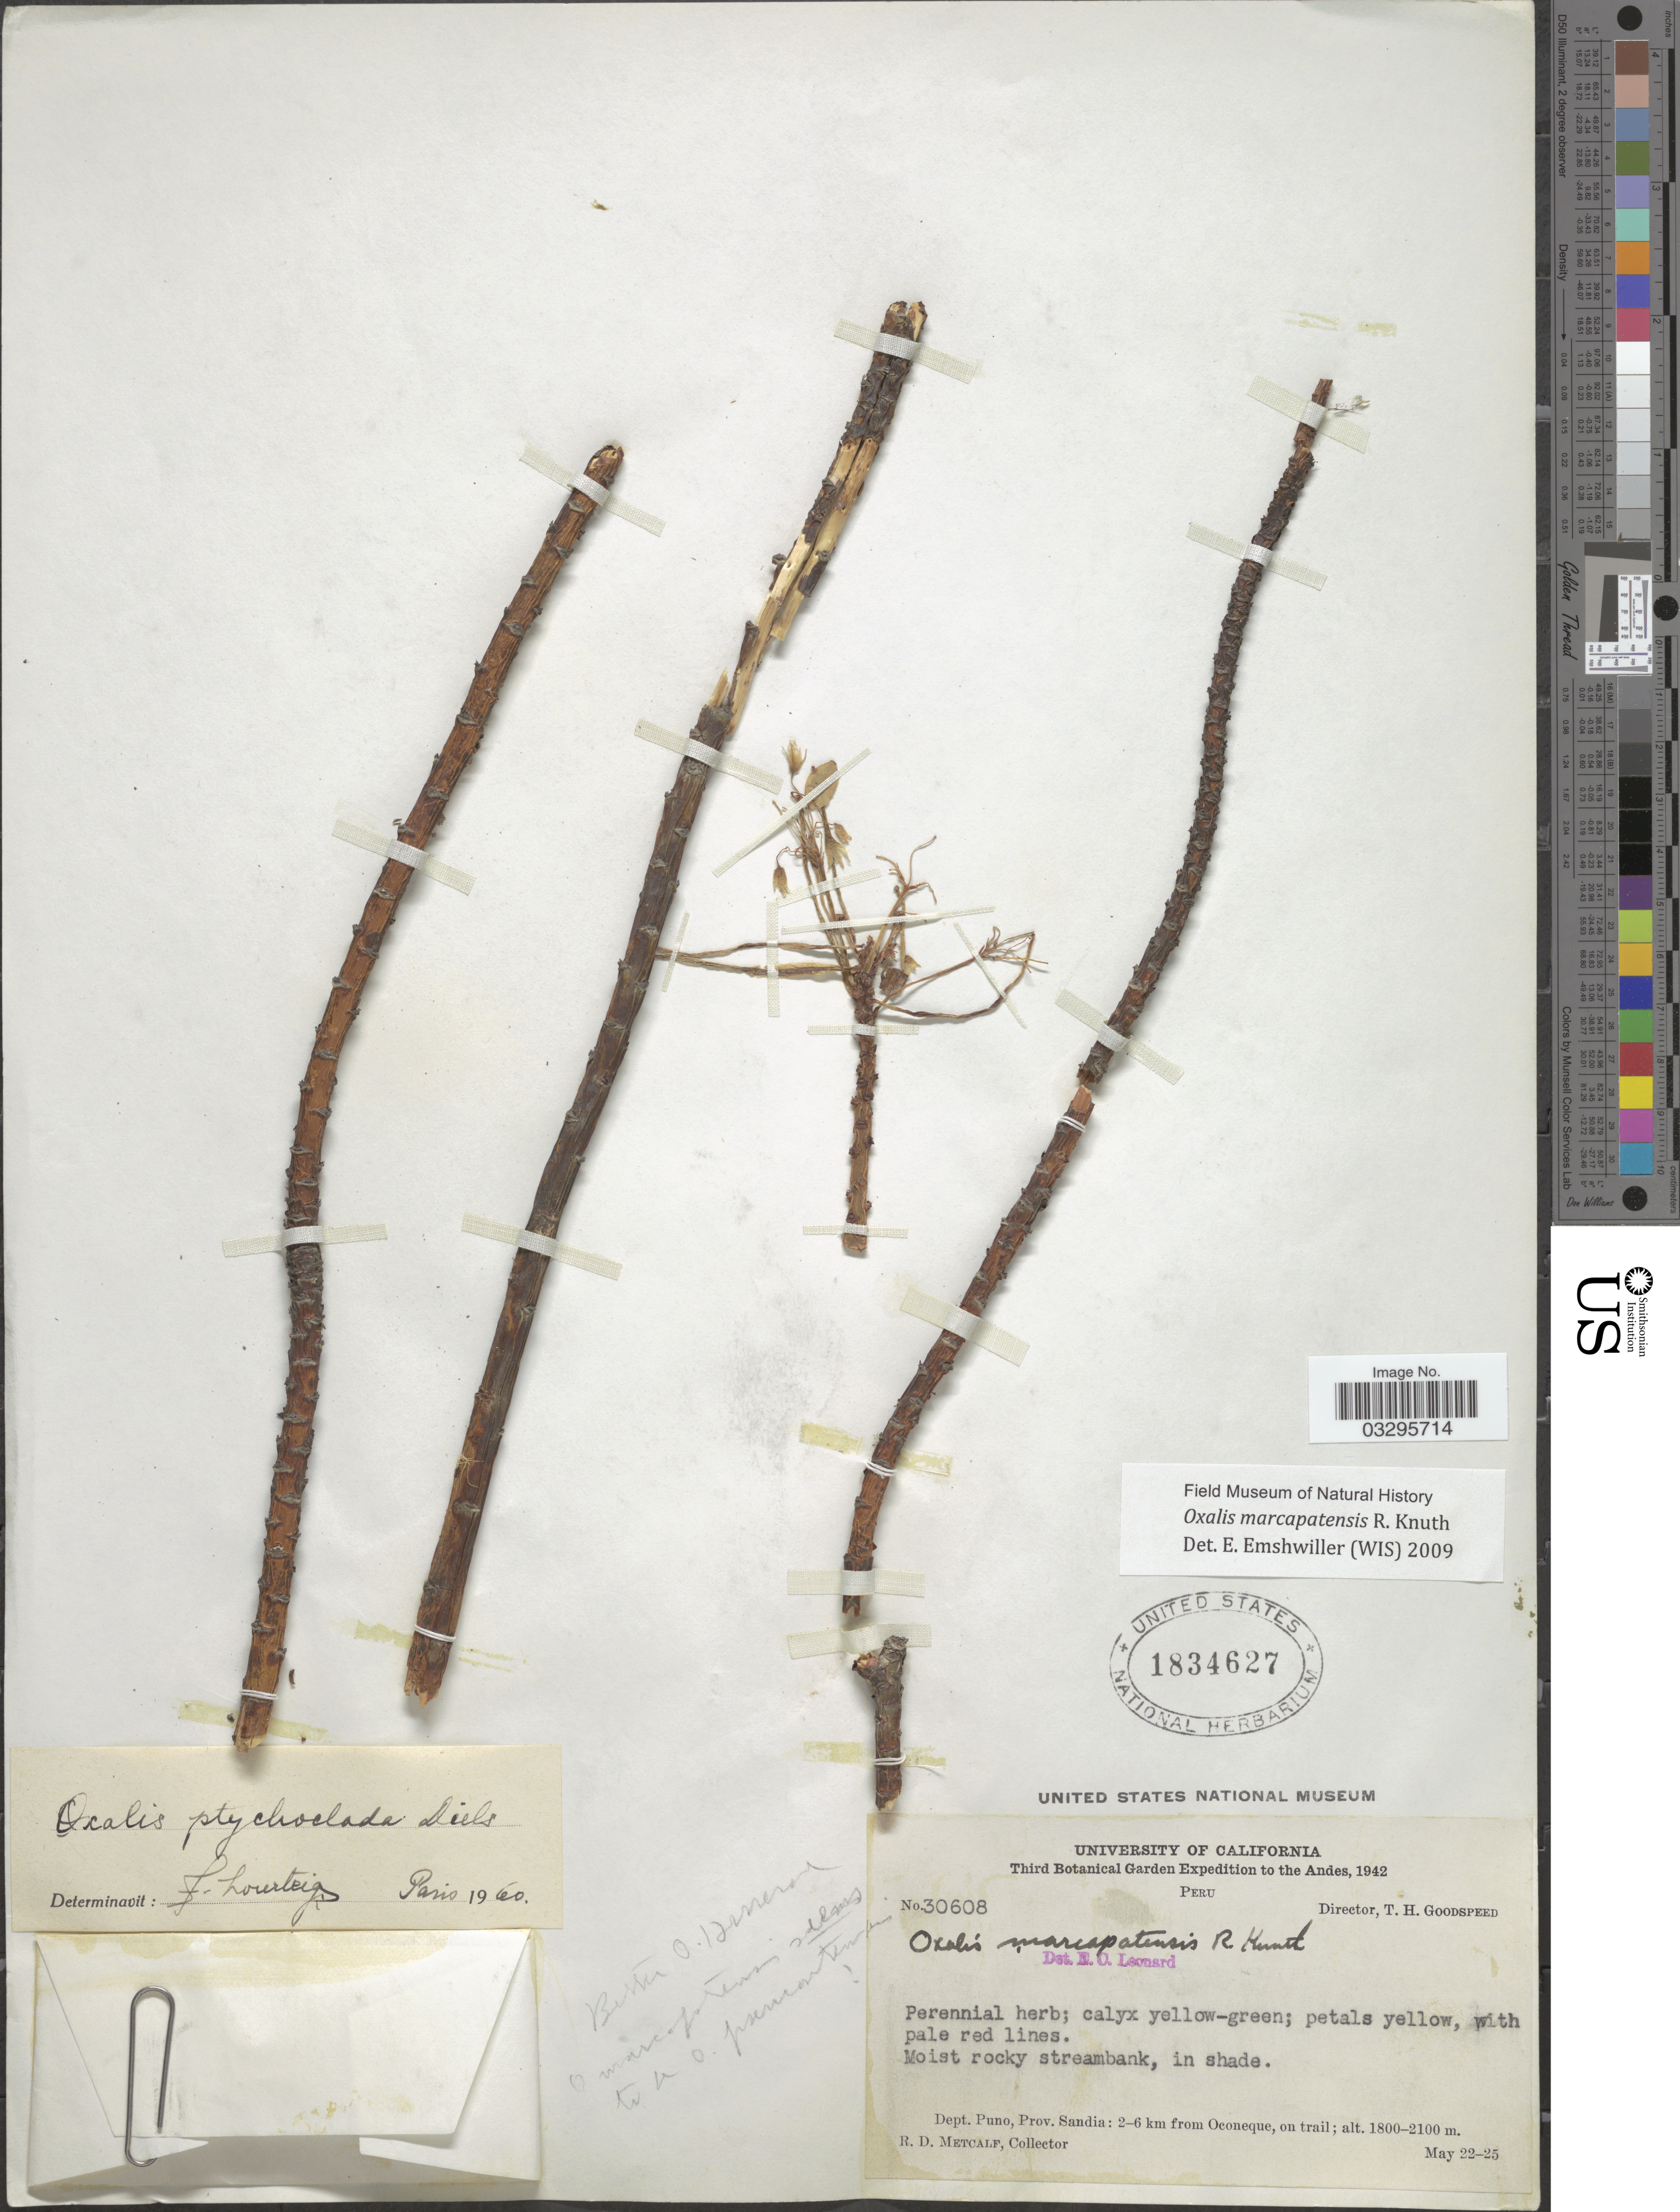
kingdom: Plantae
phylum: Tracheophyta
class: Magnoliopsida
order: Oxalidales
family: Oxalidaceae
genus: Oxalis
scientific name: Oxalis marcapatensis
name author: R. Knuth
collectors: R. D. Metcalf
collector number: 30608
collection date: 1942-05-22/1942-05-25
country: Peru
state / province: Puno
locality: The Andes, Prov. Sandia: 2-6 km from Oconeque, on trail.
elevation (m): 1800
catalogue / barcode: US 1834627